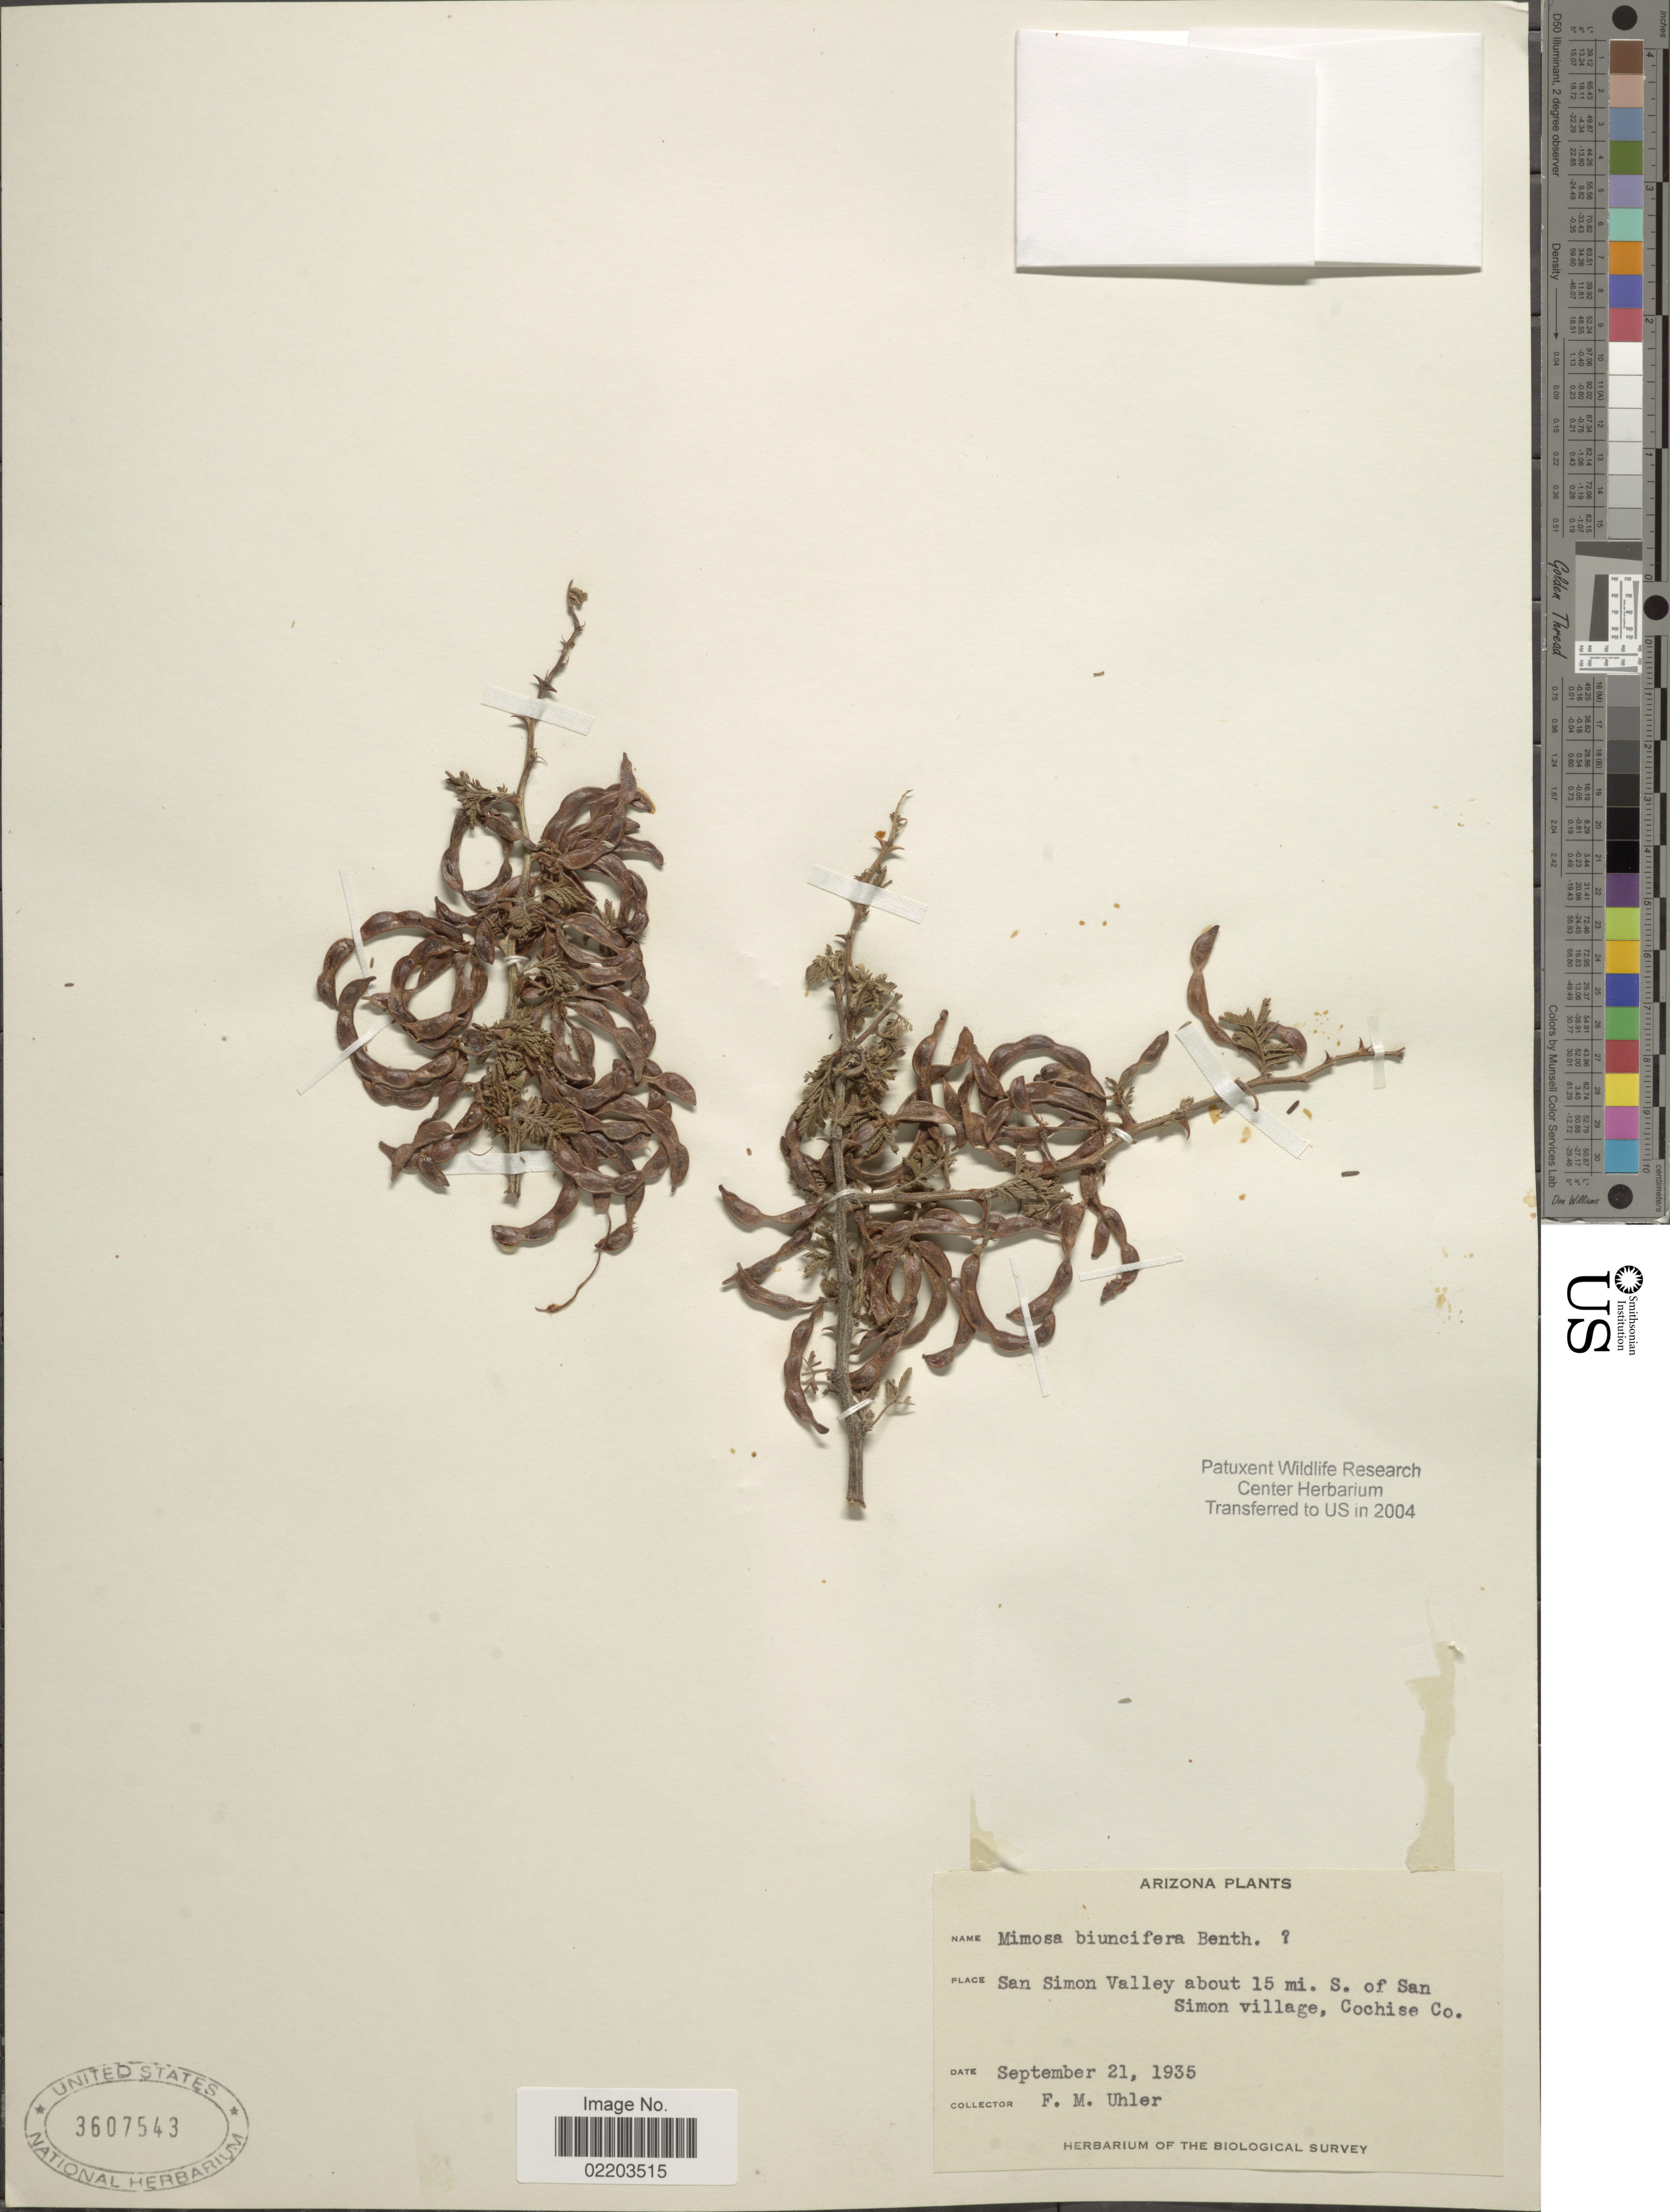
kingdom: Plantae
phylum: Tracheophyta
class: Magnoliopsida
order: Fabales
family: Fabaceae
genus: Mimosa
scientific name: Mimosa biuncifera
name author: Benth.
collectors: F. M. Uhler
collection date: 1935-09-21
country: United States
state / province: Arizona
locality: San Simon Valley about 15 mi. S. of San Simon village, Cochise Co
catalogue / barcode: US 3607543